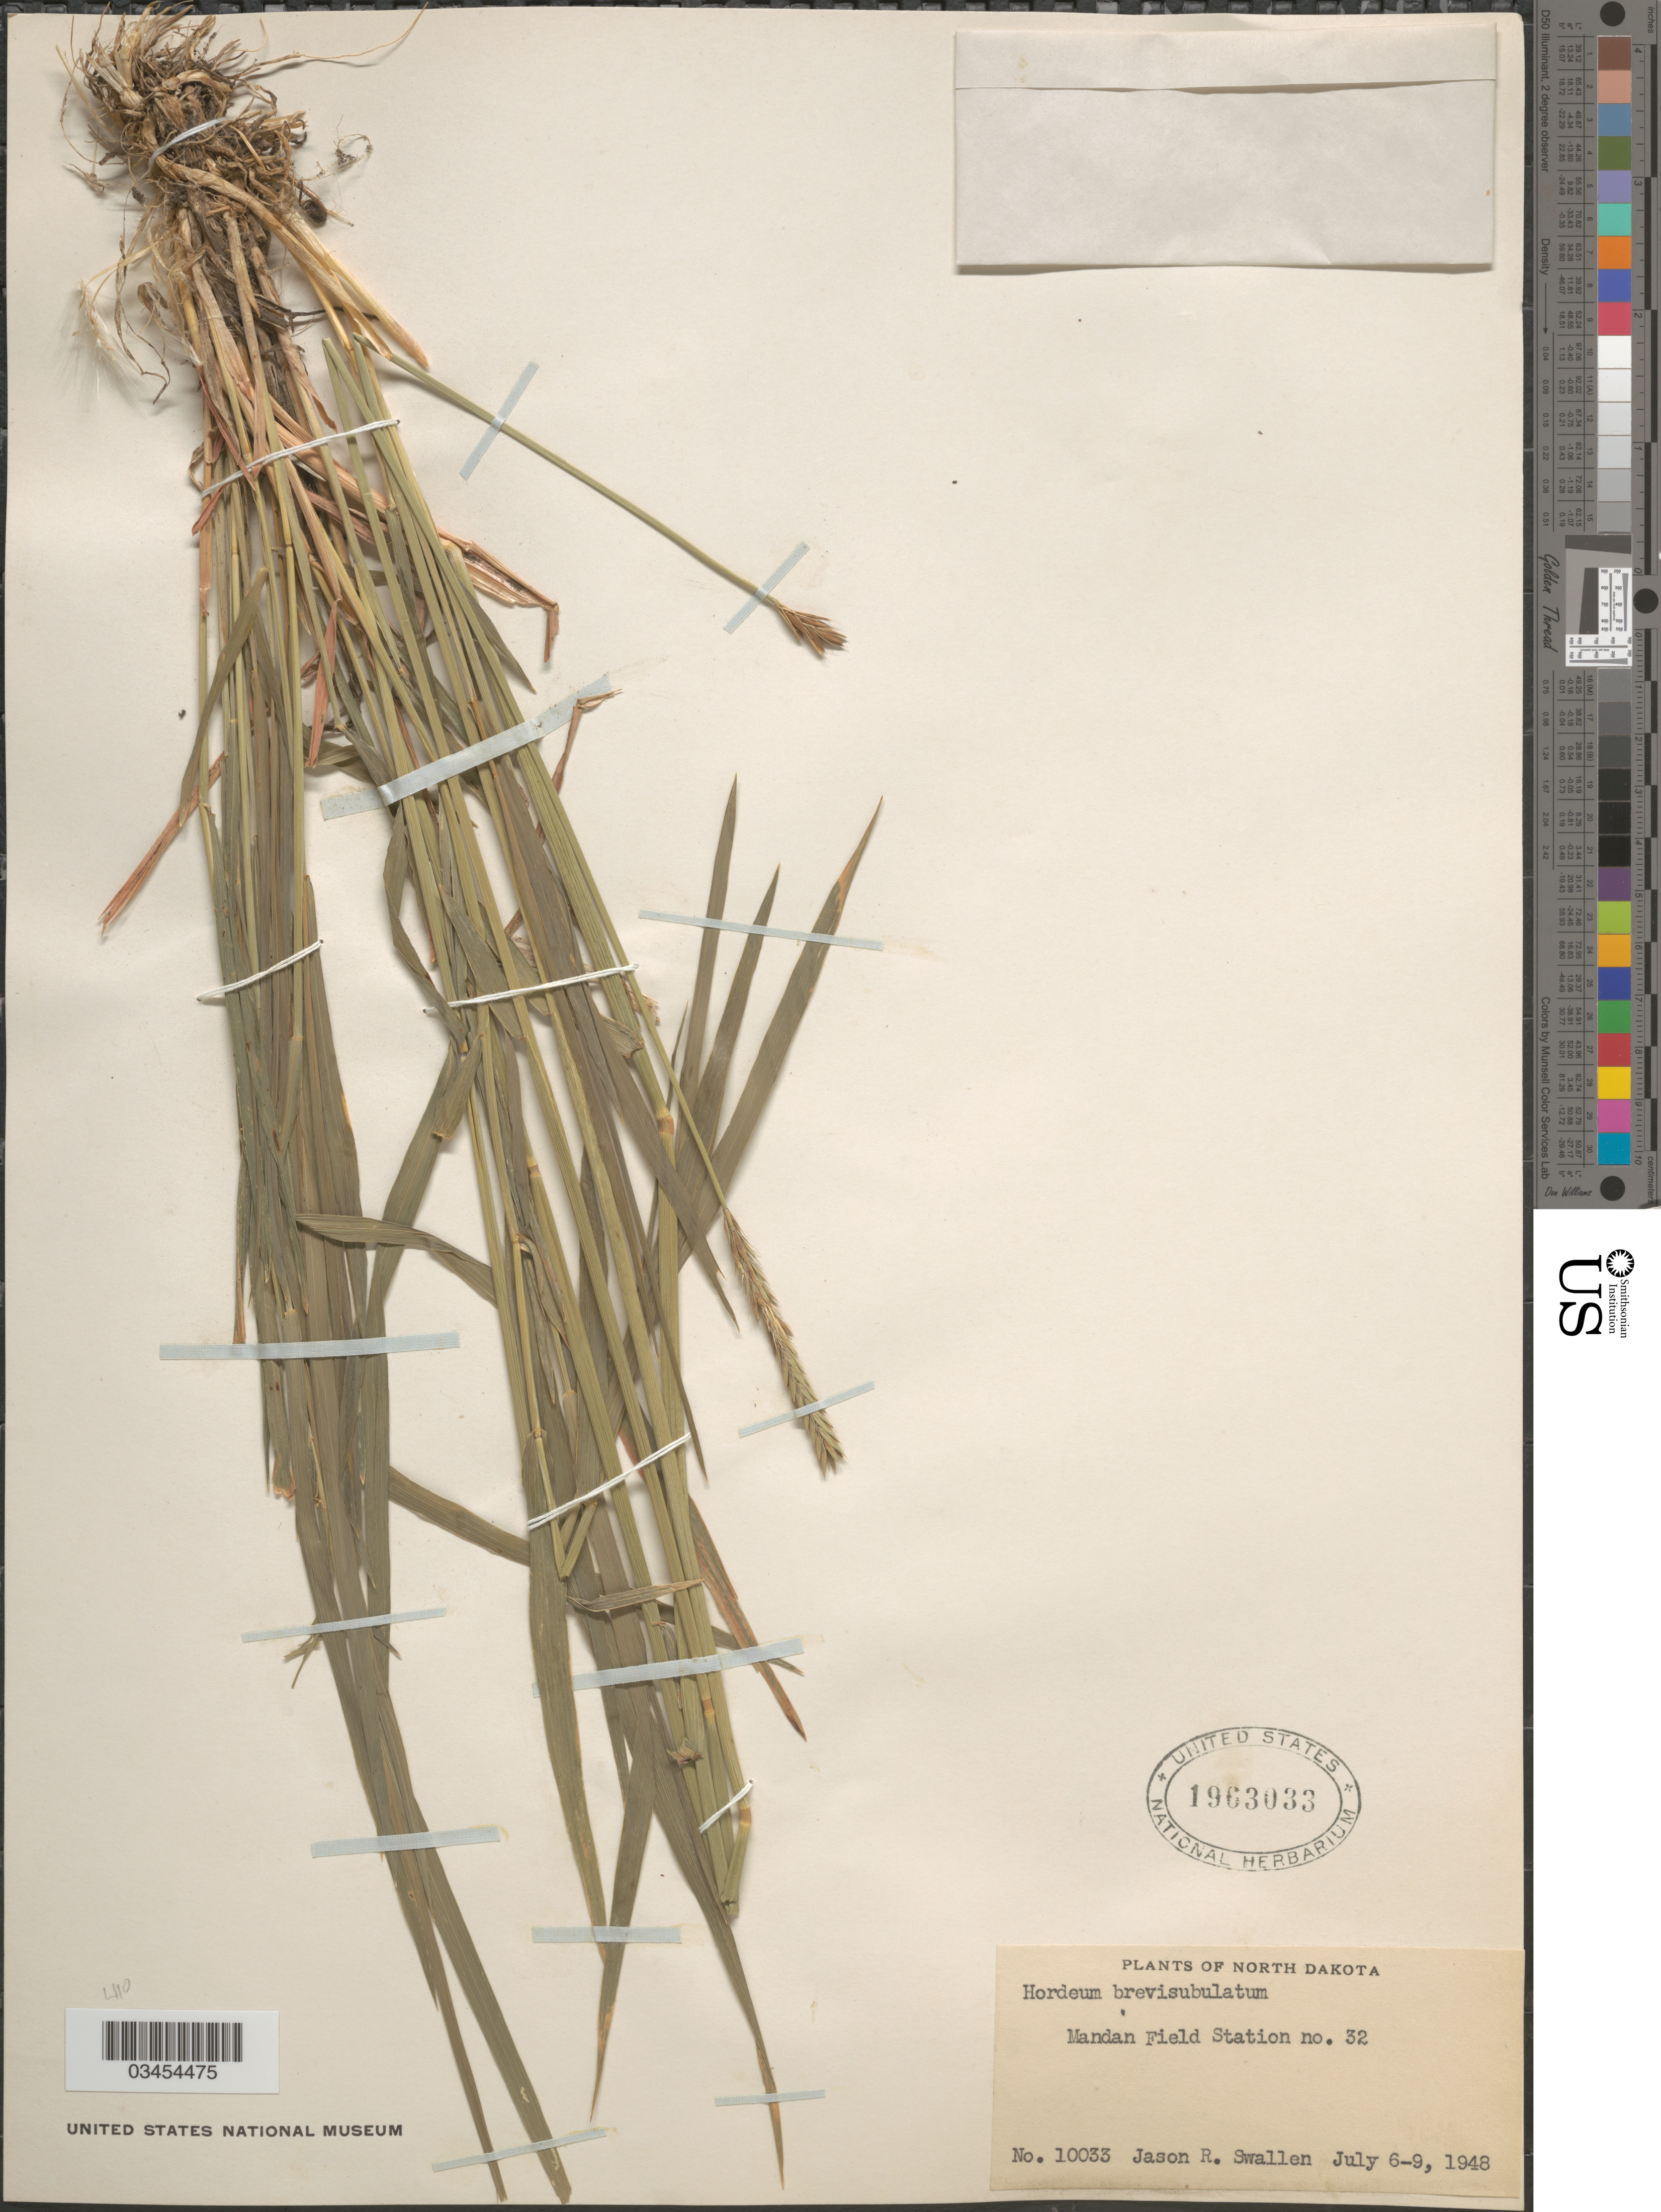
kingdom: Plantae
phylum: Tracheophyta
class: Liliopsida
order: Poales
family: Poaceae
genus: Hordeum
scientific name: Hordeum brevisubulatum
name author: (Trin.) Link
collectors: J. R. Swallen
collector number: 10033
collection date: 1948-07-06/1948-07-09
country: United States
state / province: North Dakota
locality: Mandan Field Station no. 32.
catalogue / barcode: US 1963033